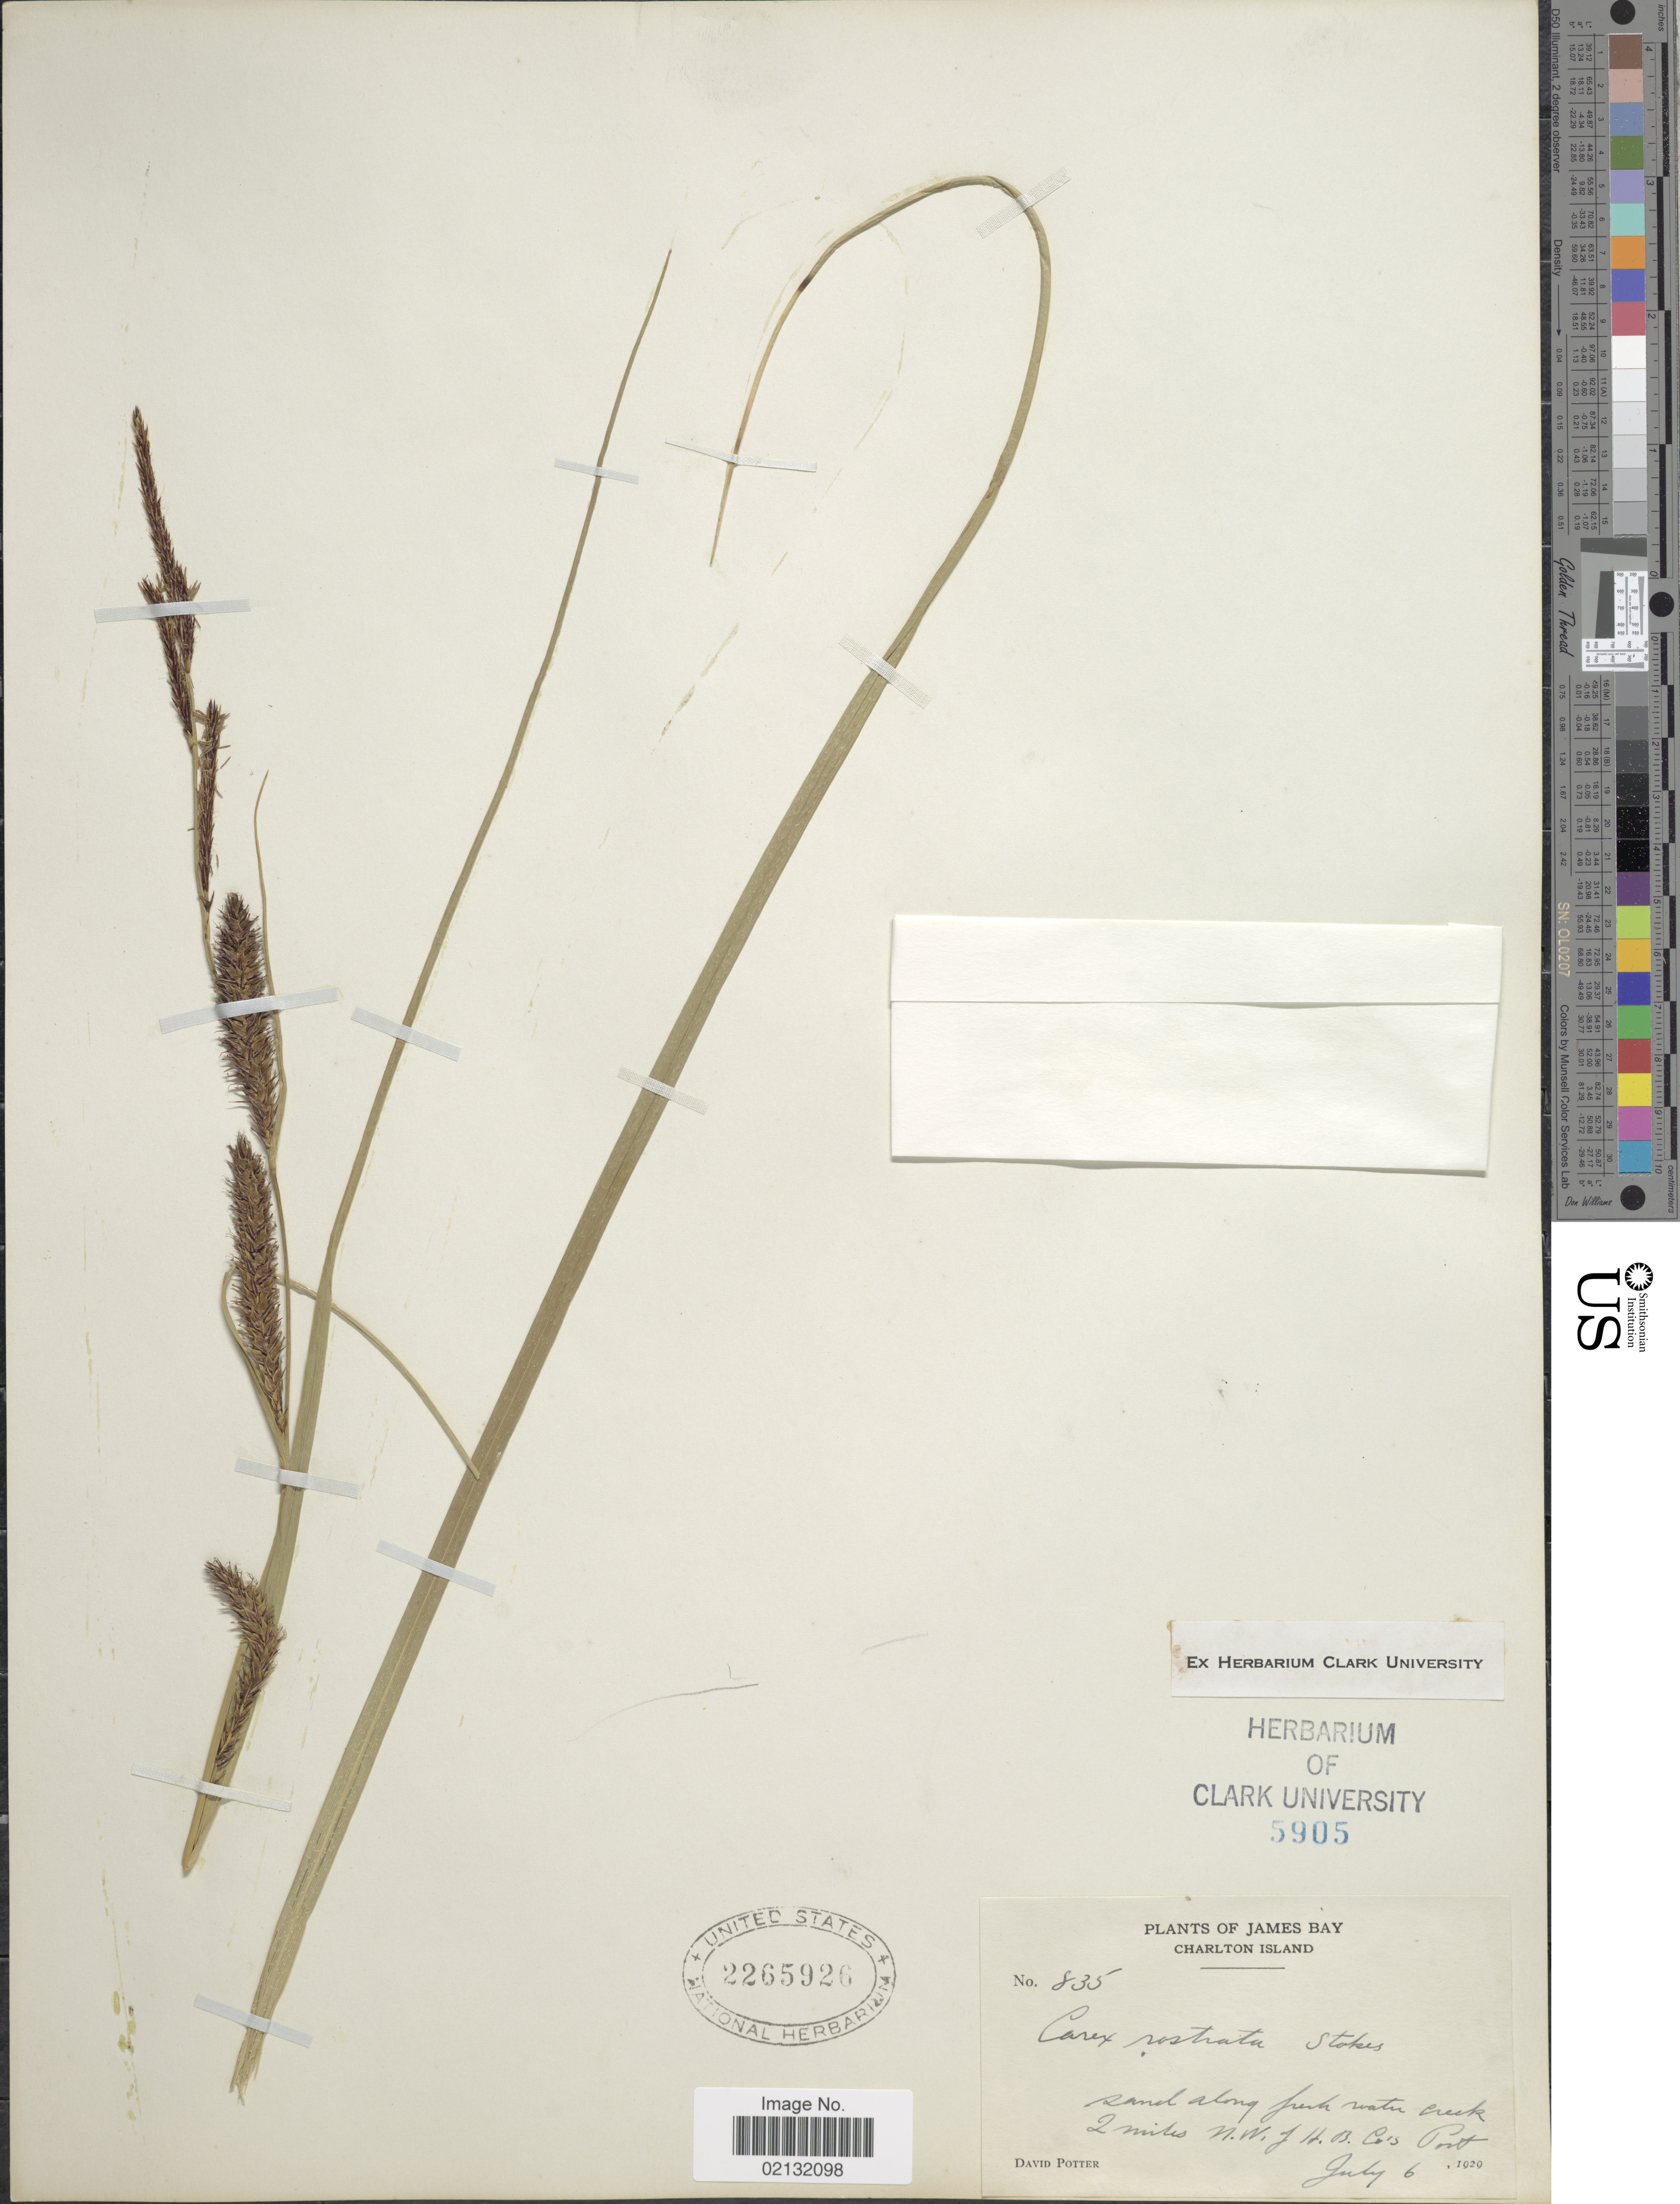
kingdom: Plantae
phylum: Tracheophyta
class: Liliopsida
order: Poales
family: Cyperaceae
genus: Carex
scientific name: Carex rostrata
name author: Stokes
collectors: D. Potter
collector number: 835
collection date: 1929-07-06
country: Canada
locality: James Bay, Charlton Island. sand along fresh water creek 2 miles N.W. of H.B. Co's Post.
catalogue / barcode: US 2265926